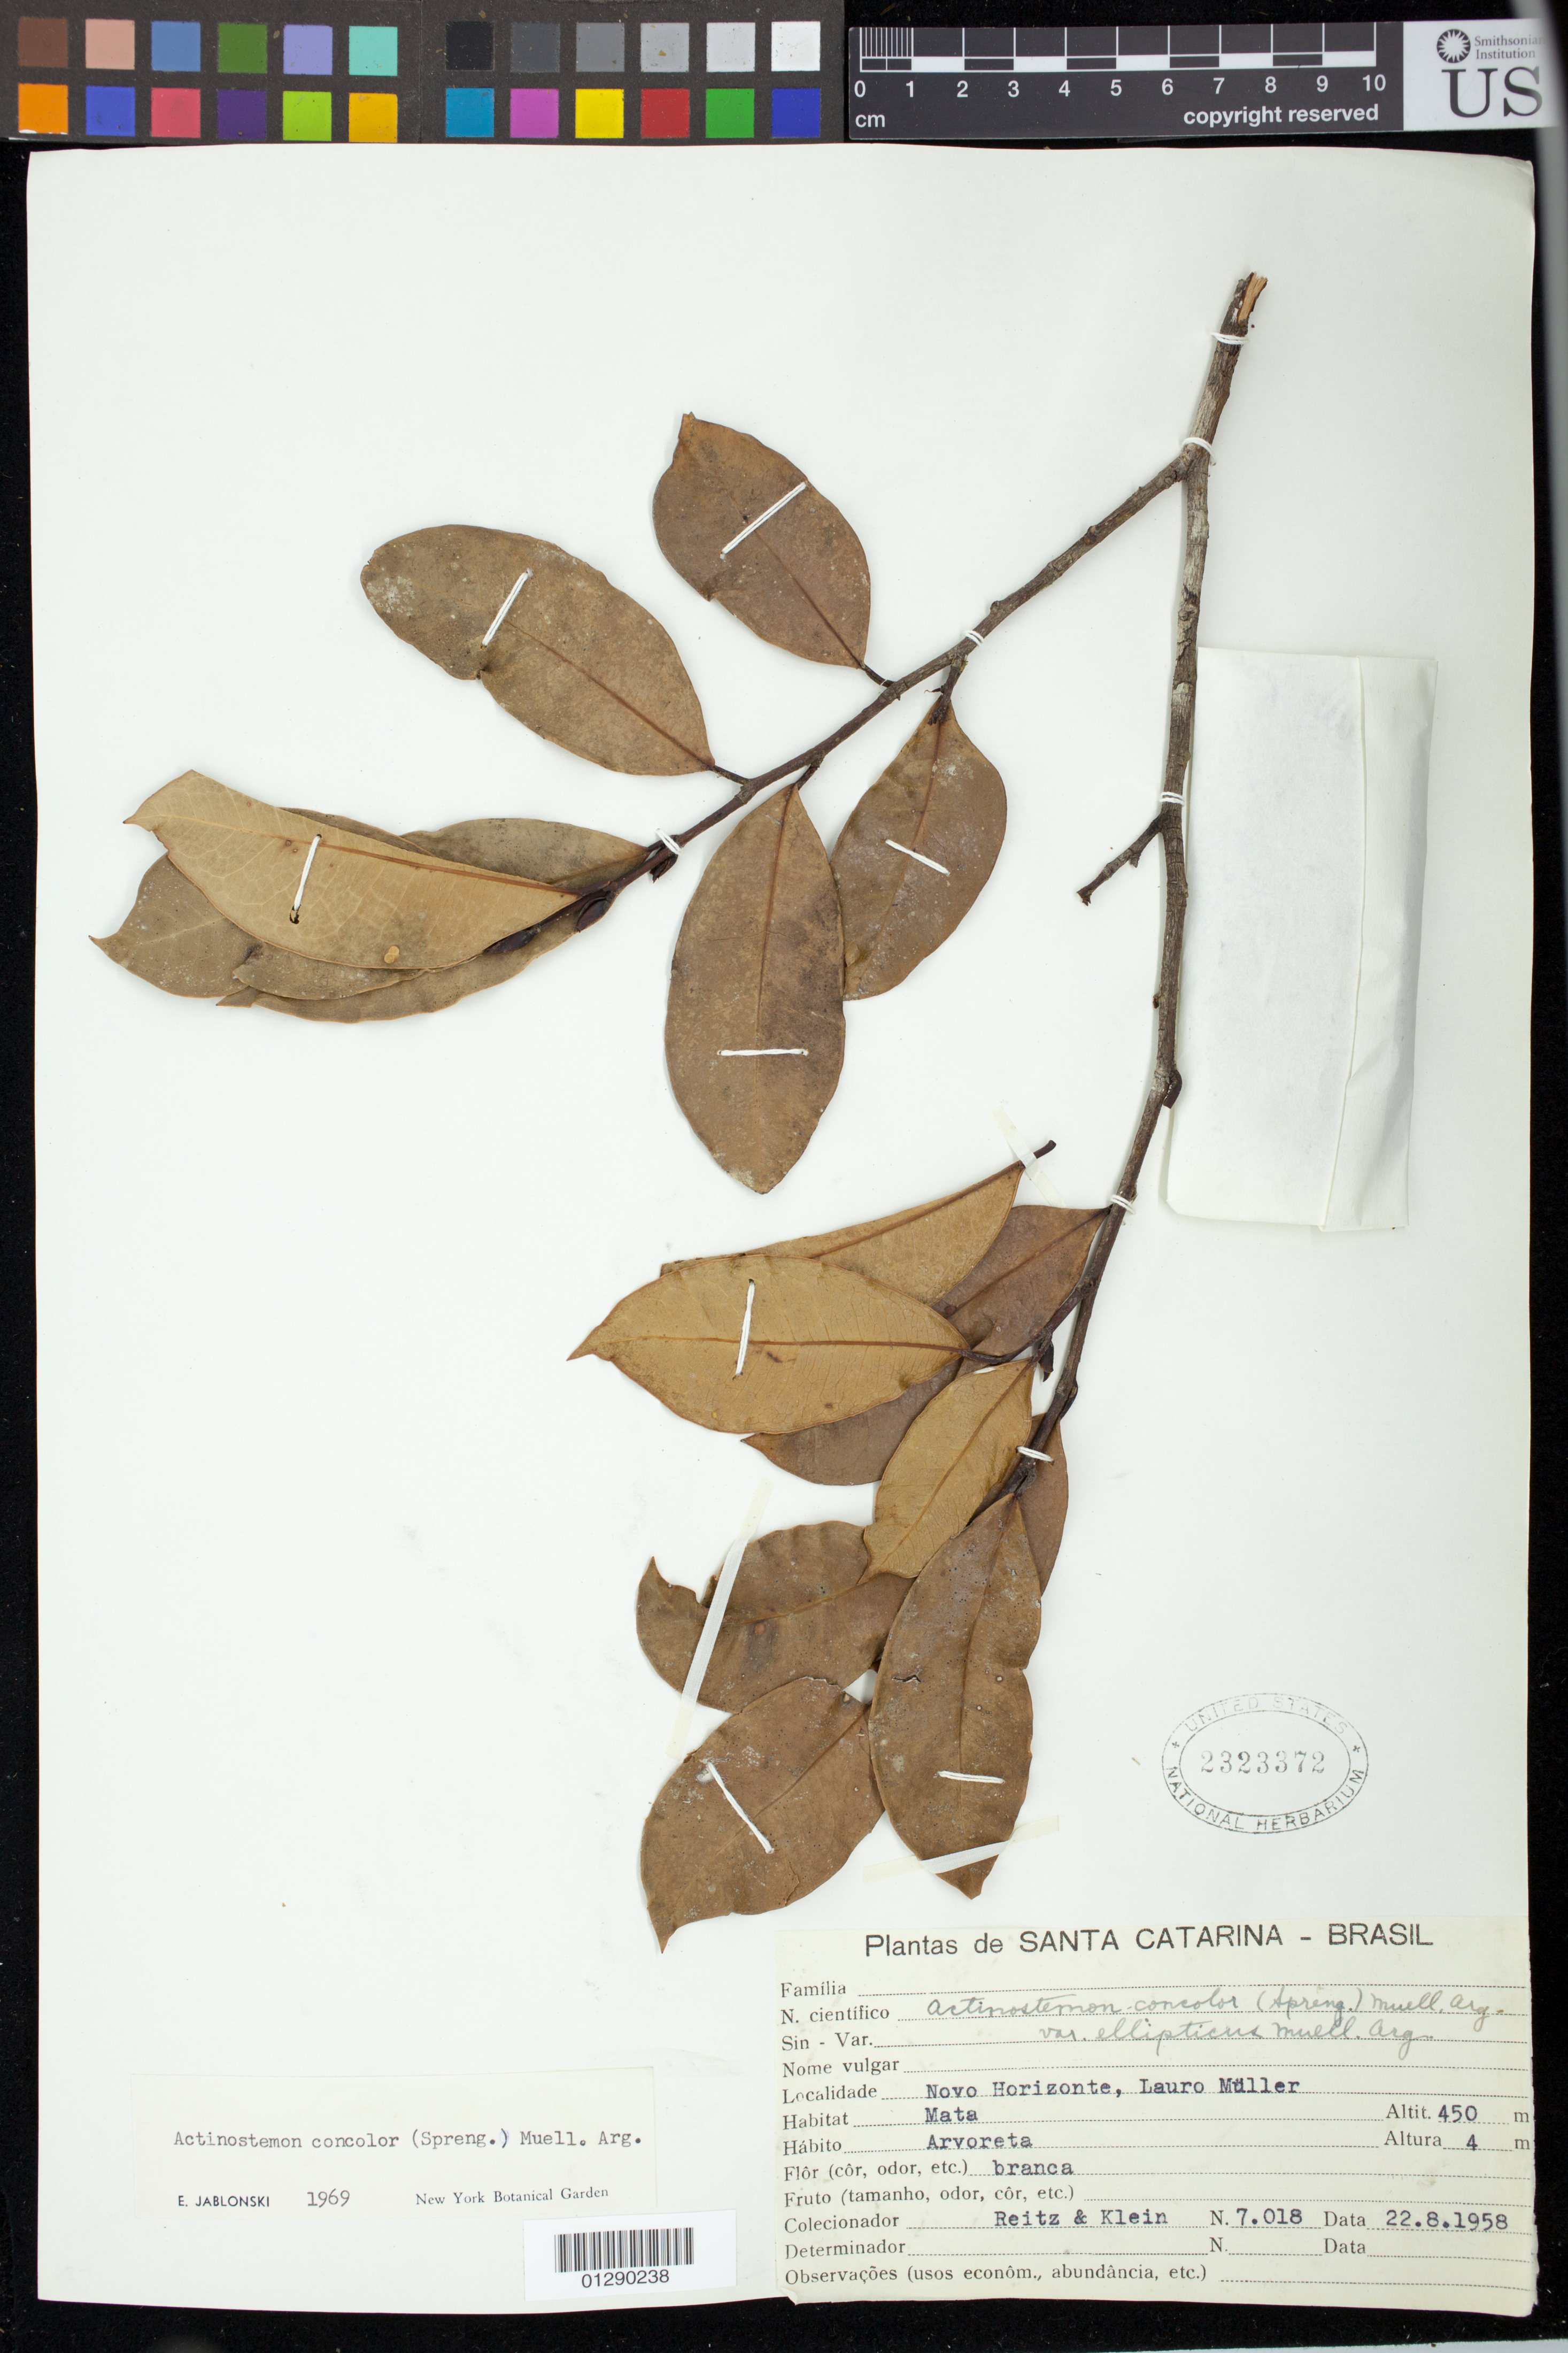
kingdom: Plantae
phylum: Tracheophyta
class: Magnoliopsida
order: Malpighiales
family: Euphorbiaceae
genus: Actinostemon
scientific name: Actinostemon concolor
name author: (Spreng.) Müll. Arg.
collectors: -- Reitz & Klein, --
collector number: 7.018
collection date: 1958-08-22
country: Brazil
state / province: Santa Catarina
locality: Novo Horizonte, Lauro Muller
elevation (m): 4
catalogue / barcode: US 2323372